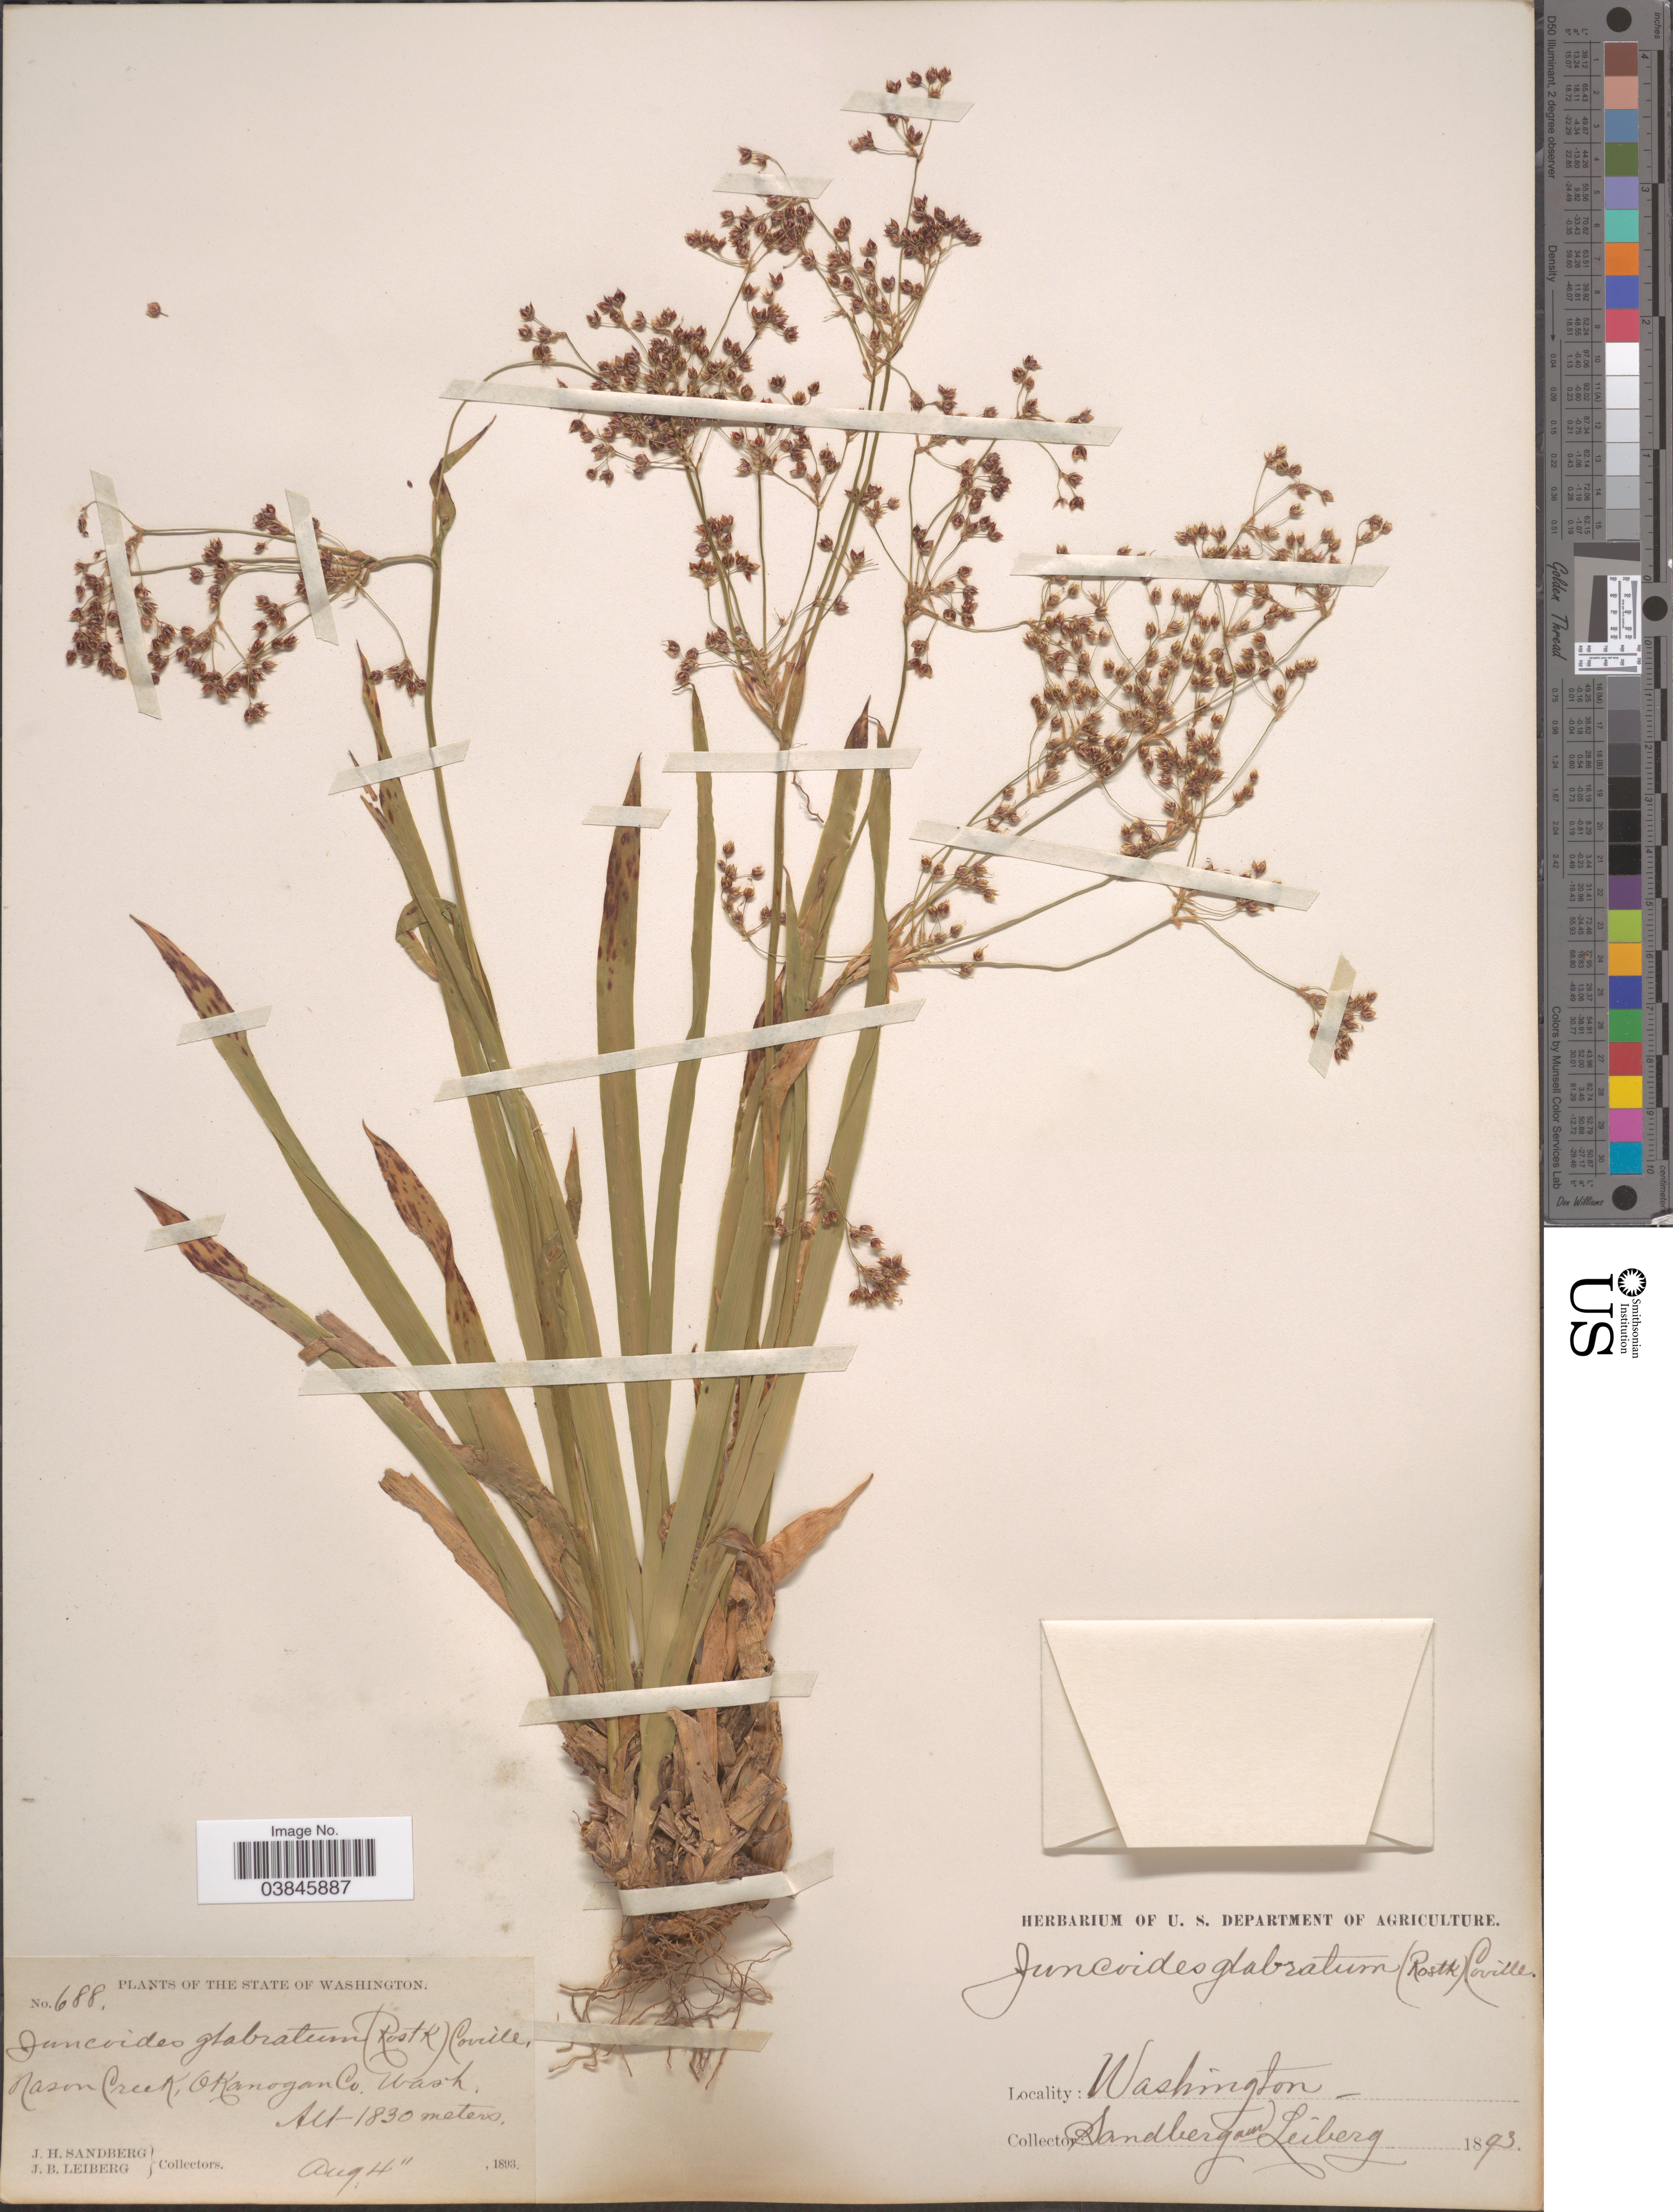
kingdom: Plantae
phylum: Tracheophyta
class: Liliopsida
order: Poales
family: Juncaceae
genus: Luzula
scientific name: Luzula glabrata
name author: (Hoppe) Desv.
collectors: J. H. Sandberg & J. B. Leiberg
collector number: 688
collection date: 1893-08-04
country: United States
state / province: Washington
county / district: Okanogan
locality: Nason Creek, Okanogan Co.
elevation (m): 1830